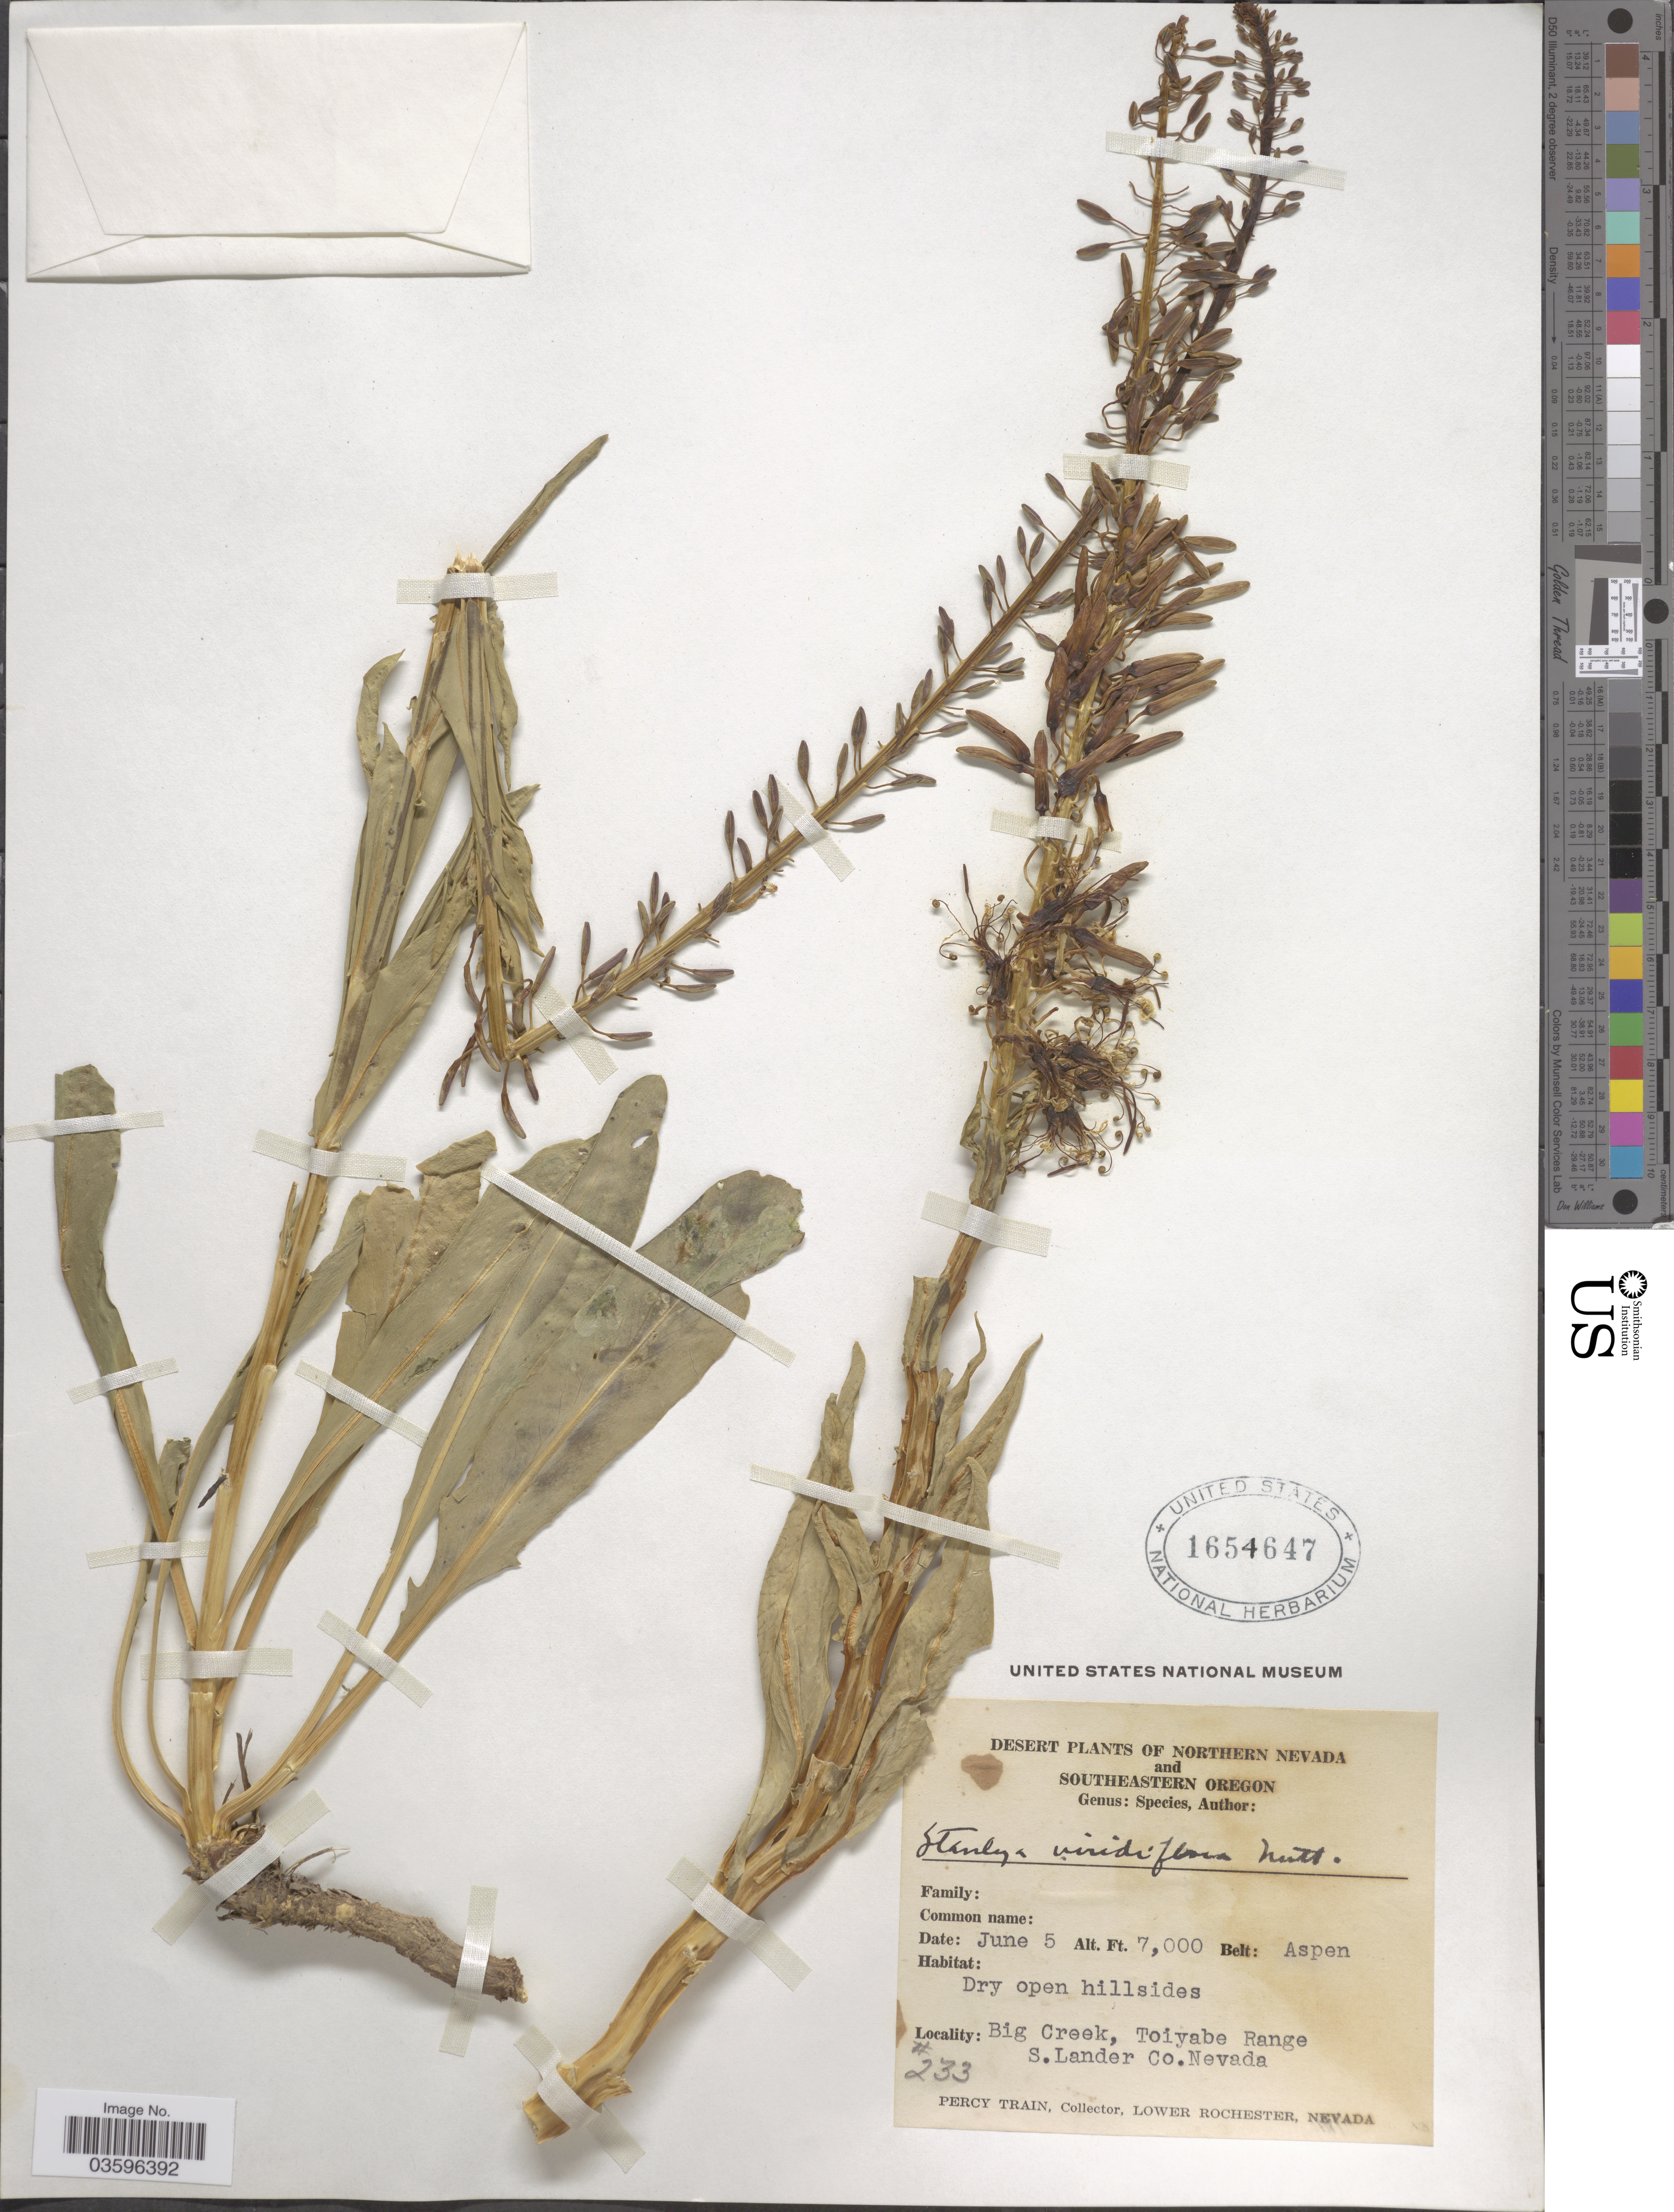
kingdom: Plantae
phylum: Tracheophyta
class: Magnoliopsida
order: Brassicales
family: Brassicaceae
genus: Stanleya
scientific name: Stanleya viridiflora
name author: Nutt.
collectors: P. Train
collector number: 233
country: United States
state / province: Nevada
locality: Desert. Northern Nevada. Big Creek, Toiyabe Range S. Lander Co. Belt: Aspen.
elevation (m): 2134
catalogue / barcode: US 1654647